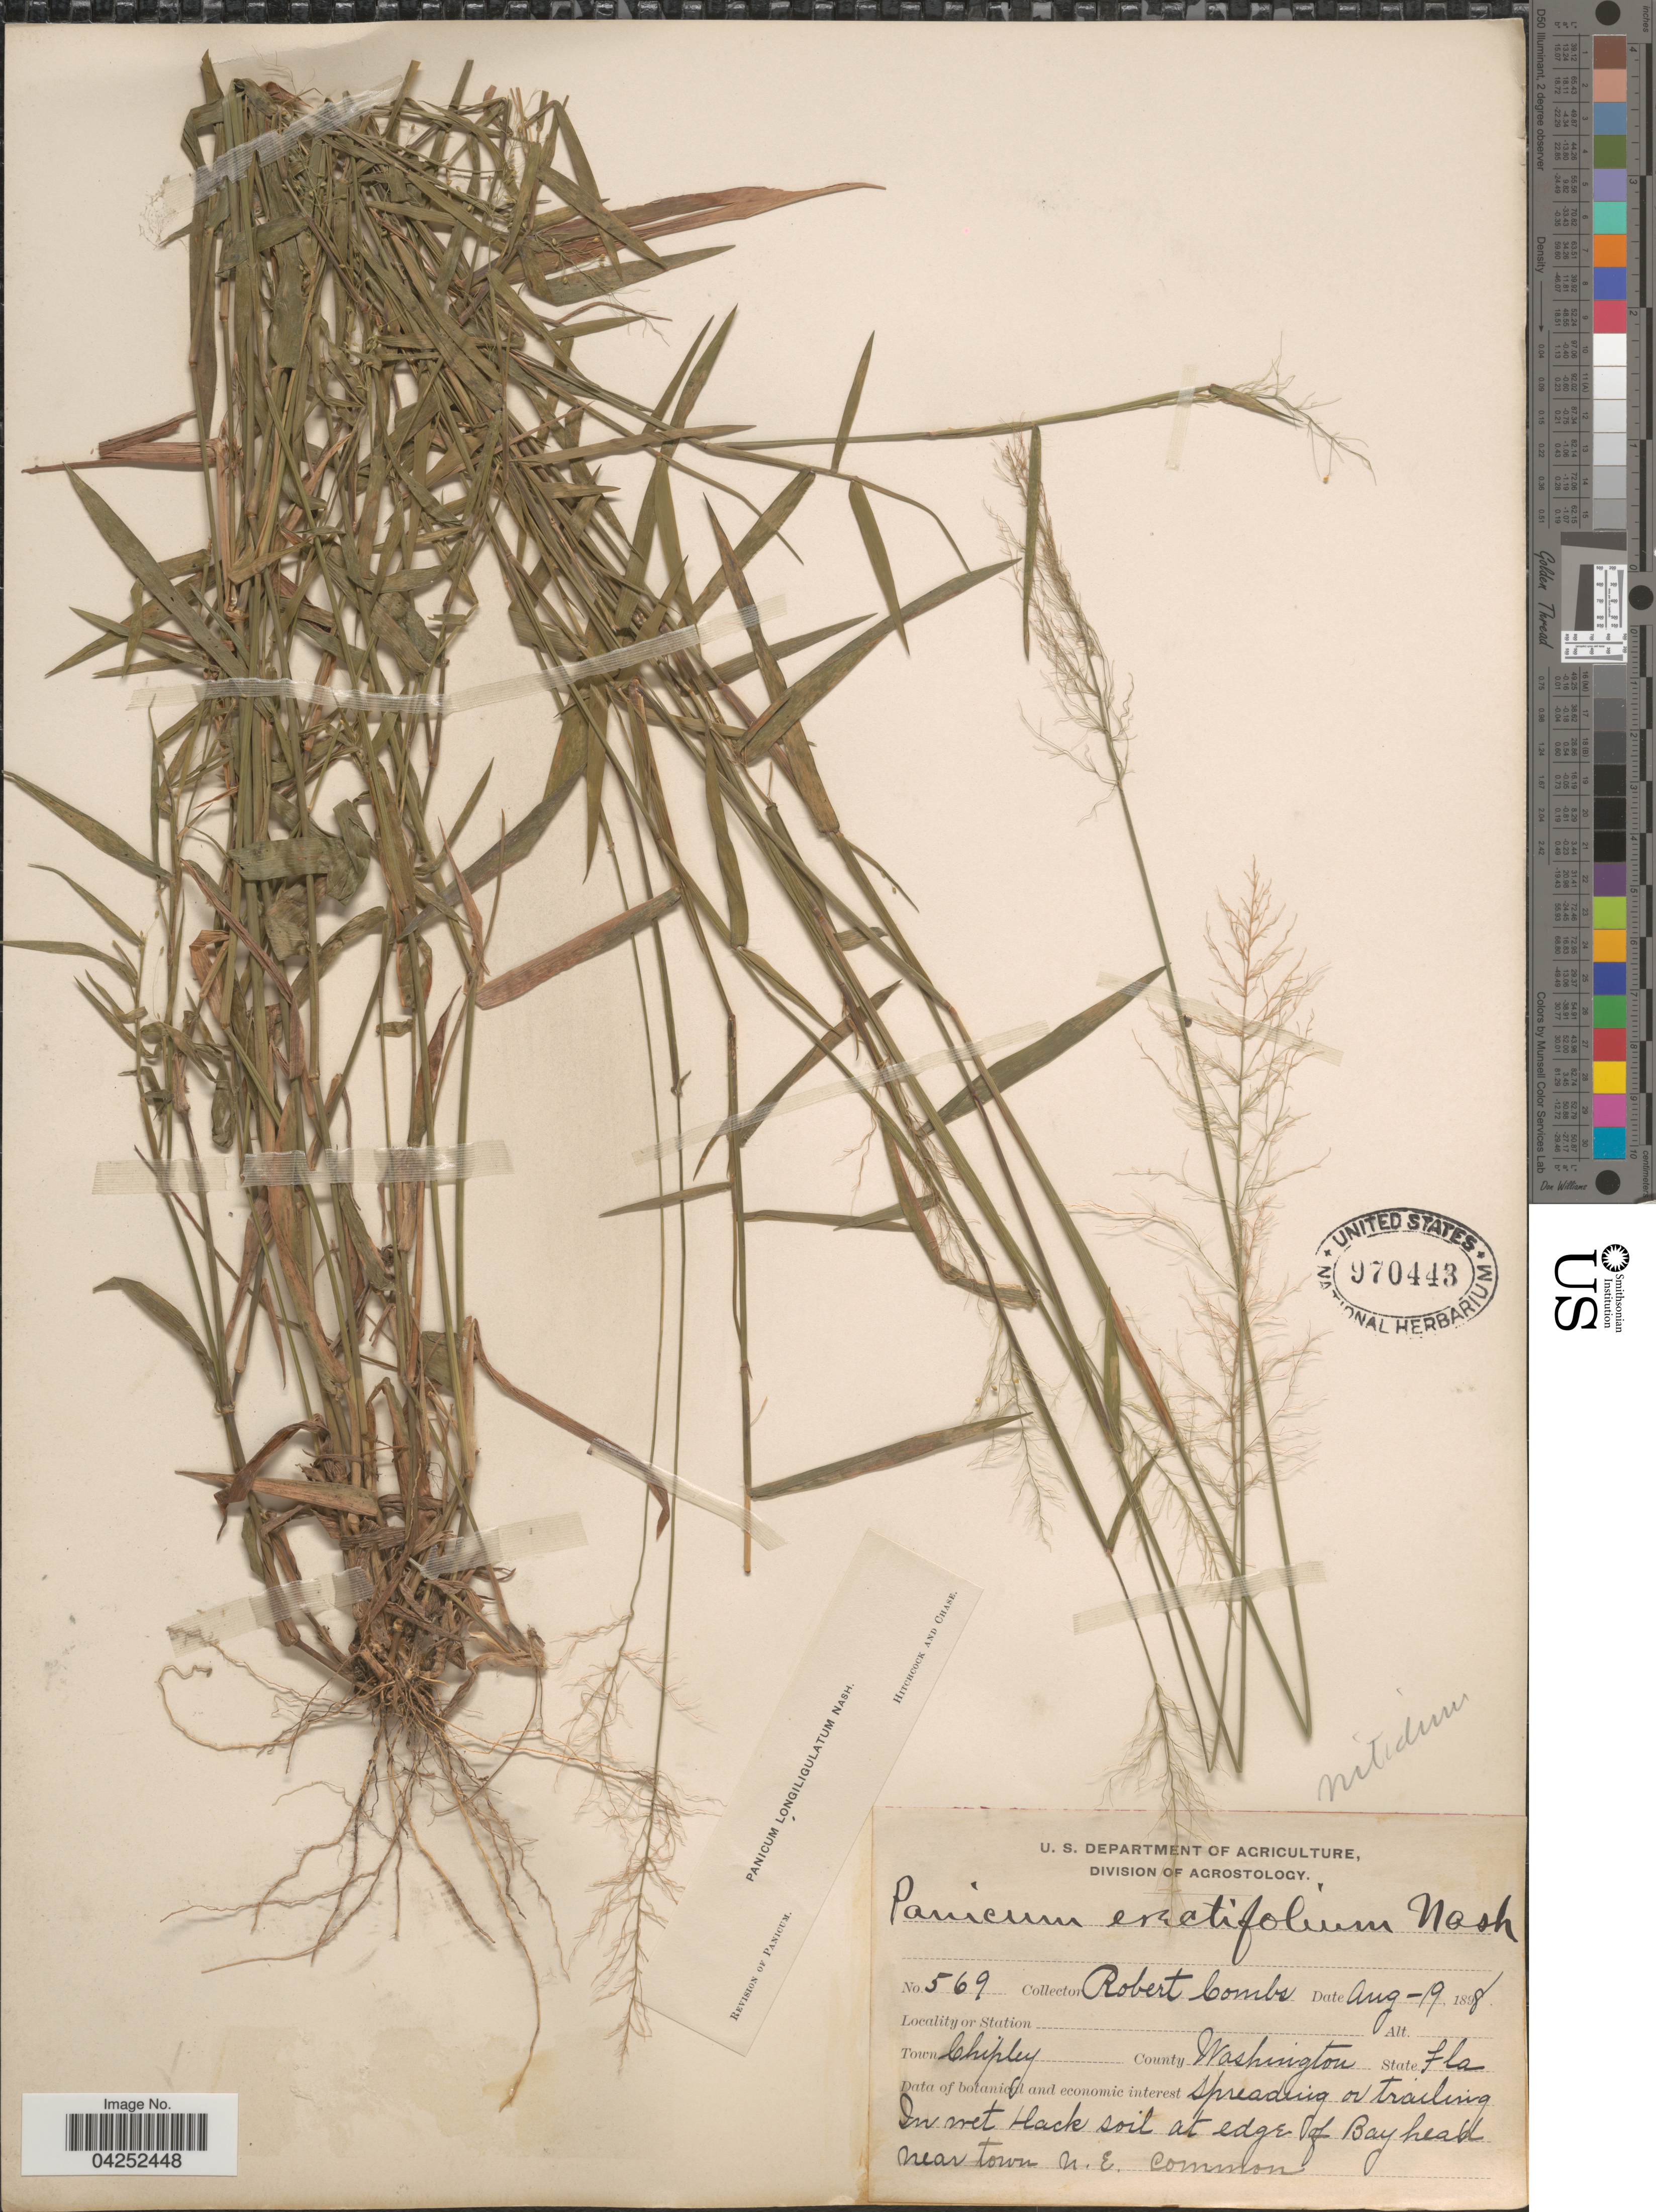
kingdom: Plantae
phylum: Tracheophyta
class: Liliopsida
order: Poales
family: Poaceae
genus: Dichanthelium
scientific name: Dichanthelium bicknellii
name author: (Nash) LeBlond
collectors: R. Combs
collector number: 569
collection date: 1898-08-19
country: United States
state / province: Florida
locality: Town Chipley. County Washington. In wet Hack soil at edge of Bay head near town N.E. Common.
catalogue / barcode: US 970443